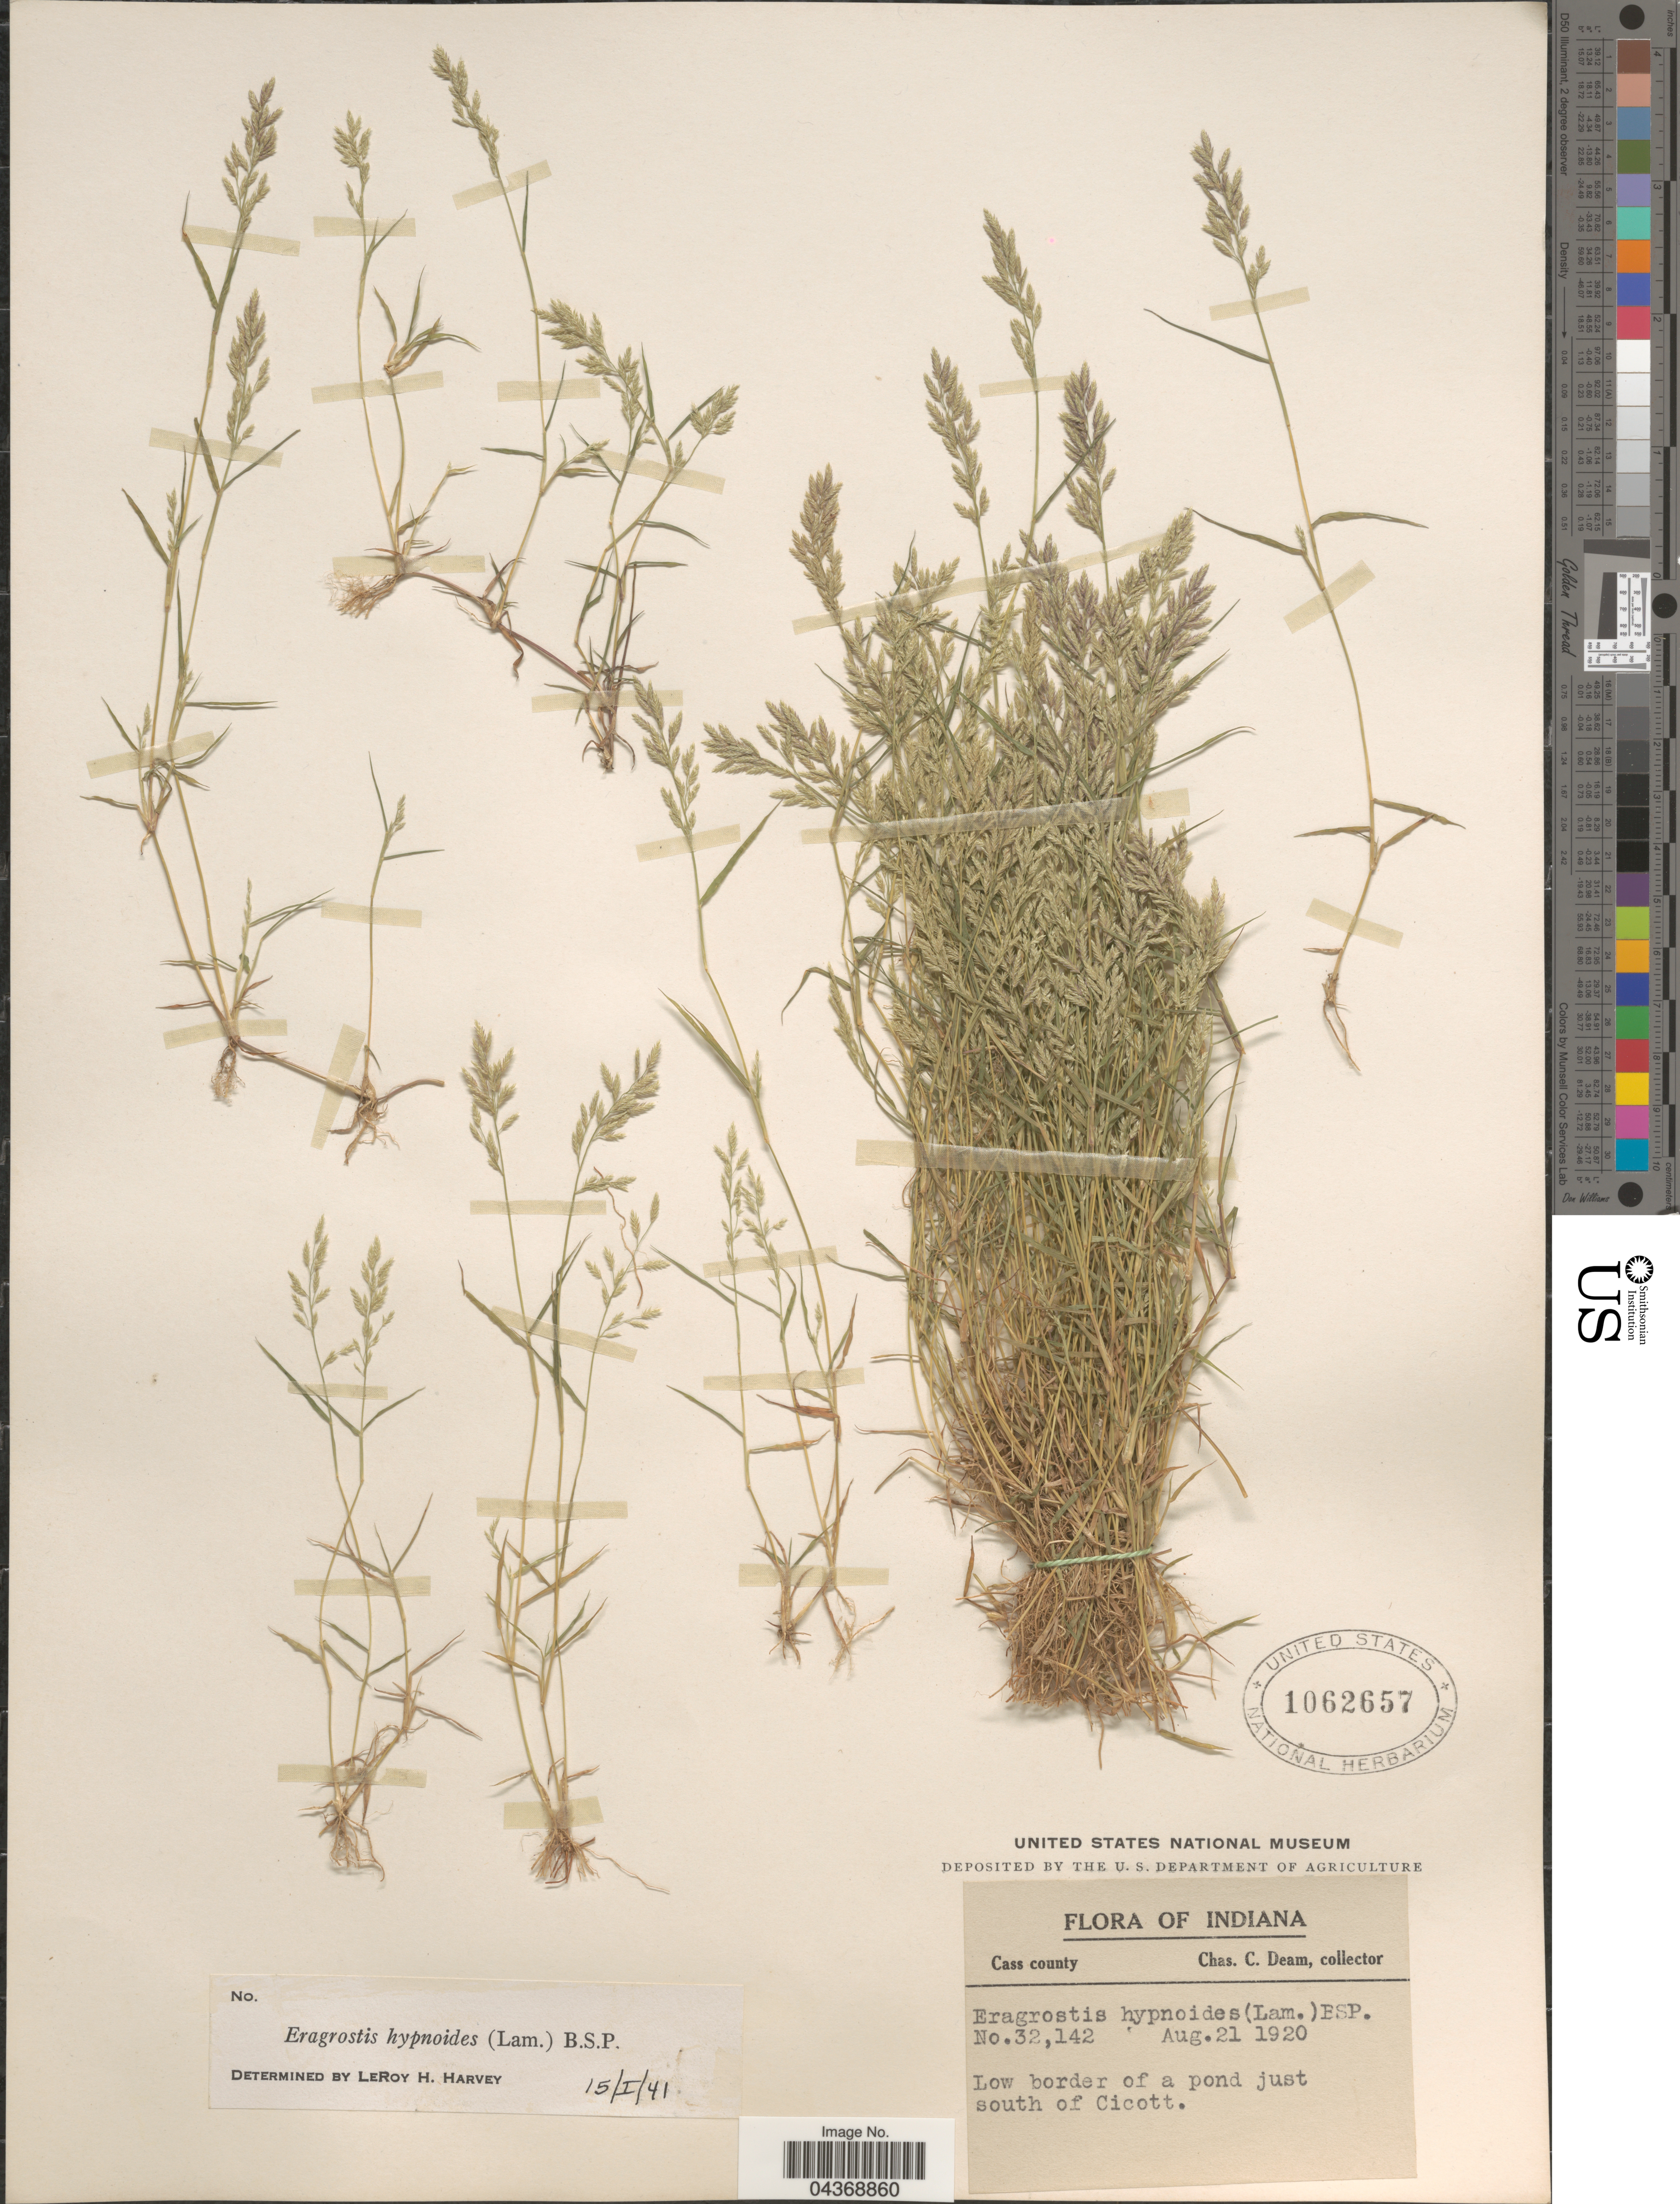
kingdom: Plantae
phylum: Tracheophyta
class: Liliopsida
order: Poales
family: Poaceae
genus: Eragrostis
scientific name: Eragrostis hypnoides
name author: (Lam.) Britton, Stearns & Poggenb.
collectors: C. C. Deam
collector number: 32142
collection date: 1920-08-21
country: United States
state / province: Indiana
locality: Cass county. Low border of a pond just south of Cicott.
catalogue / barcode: US 1062657